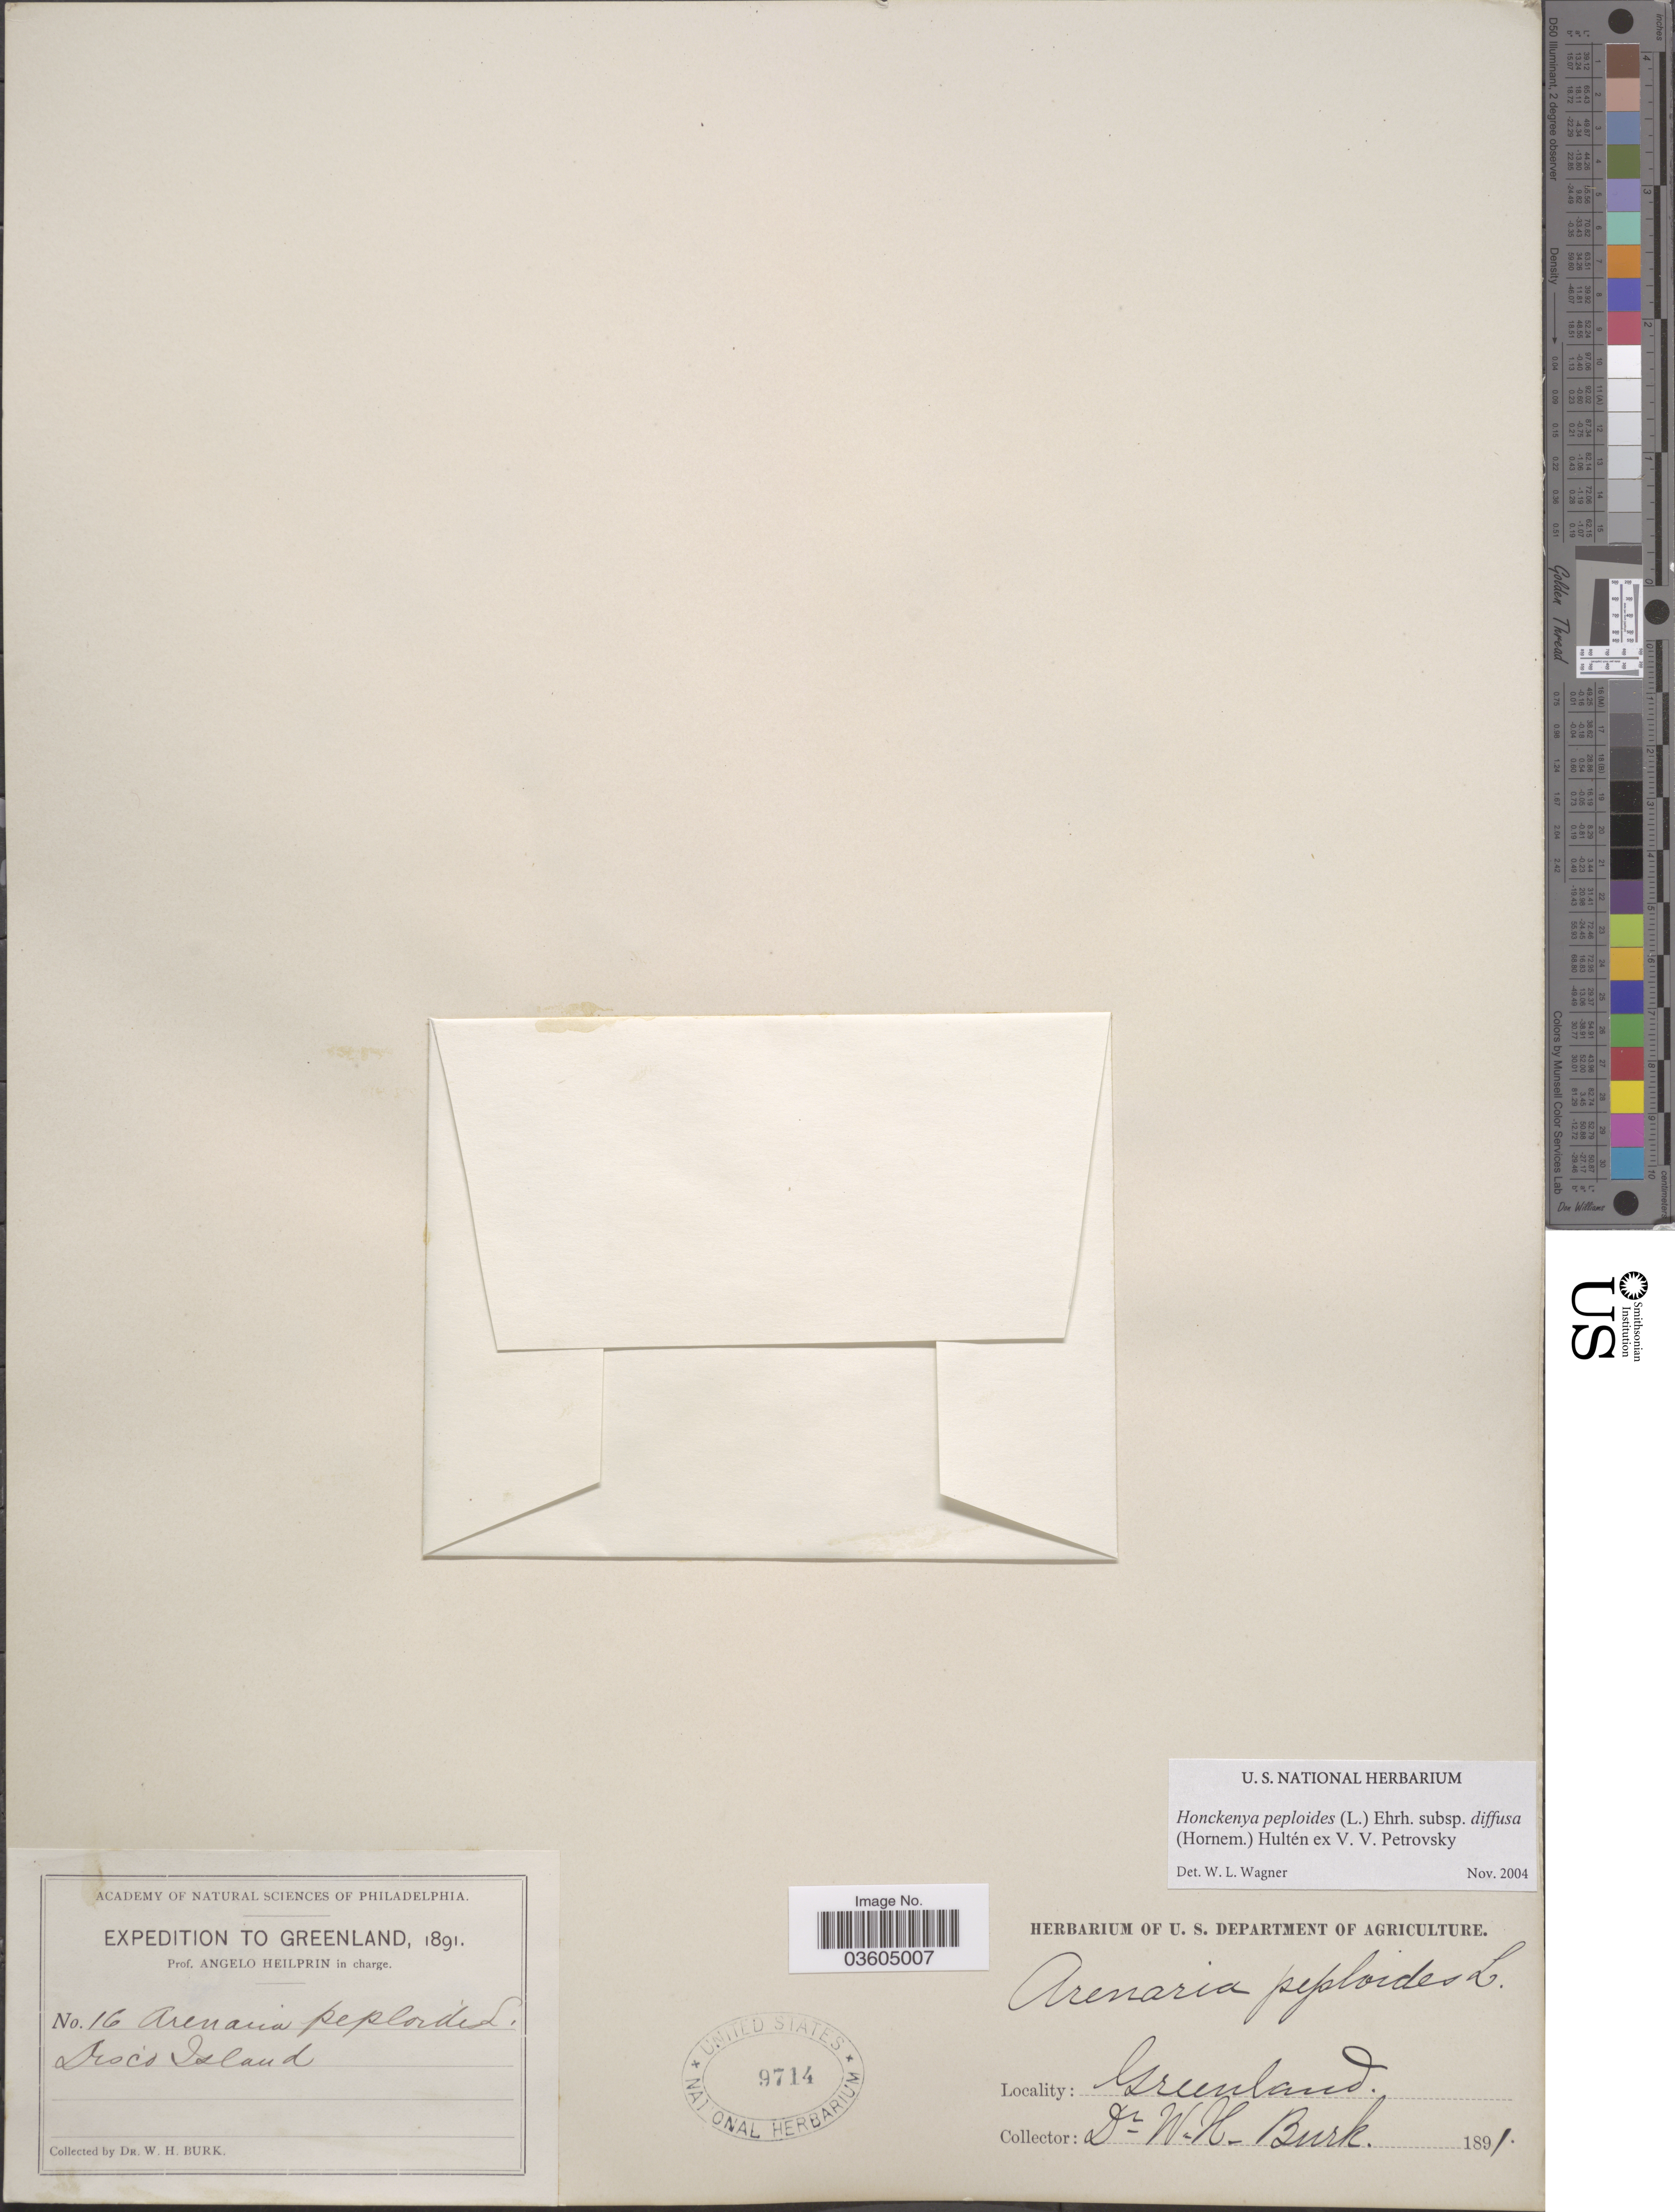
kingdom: Plantae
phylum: Tracheophyta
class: Magnoliopsida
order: Caryophyllales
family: Caryophyllaceae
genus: Honckenya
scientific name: Honckenya peploides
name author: (L.) Ehrh.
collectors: W. Burk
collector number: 16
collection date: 1891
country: Greenland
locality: Disco Island.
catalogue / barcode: US 9714